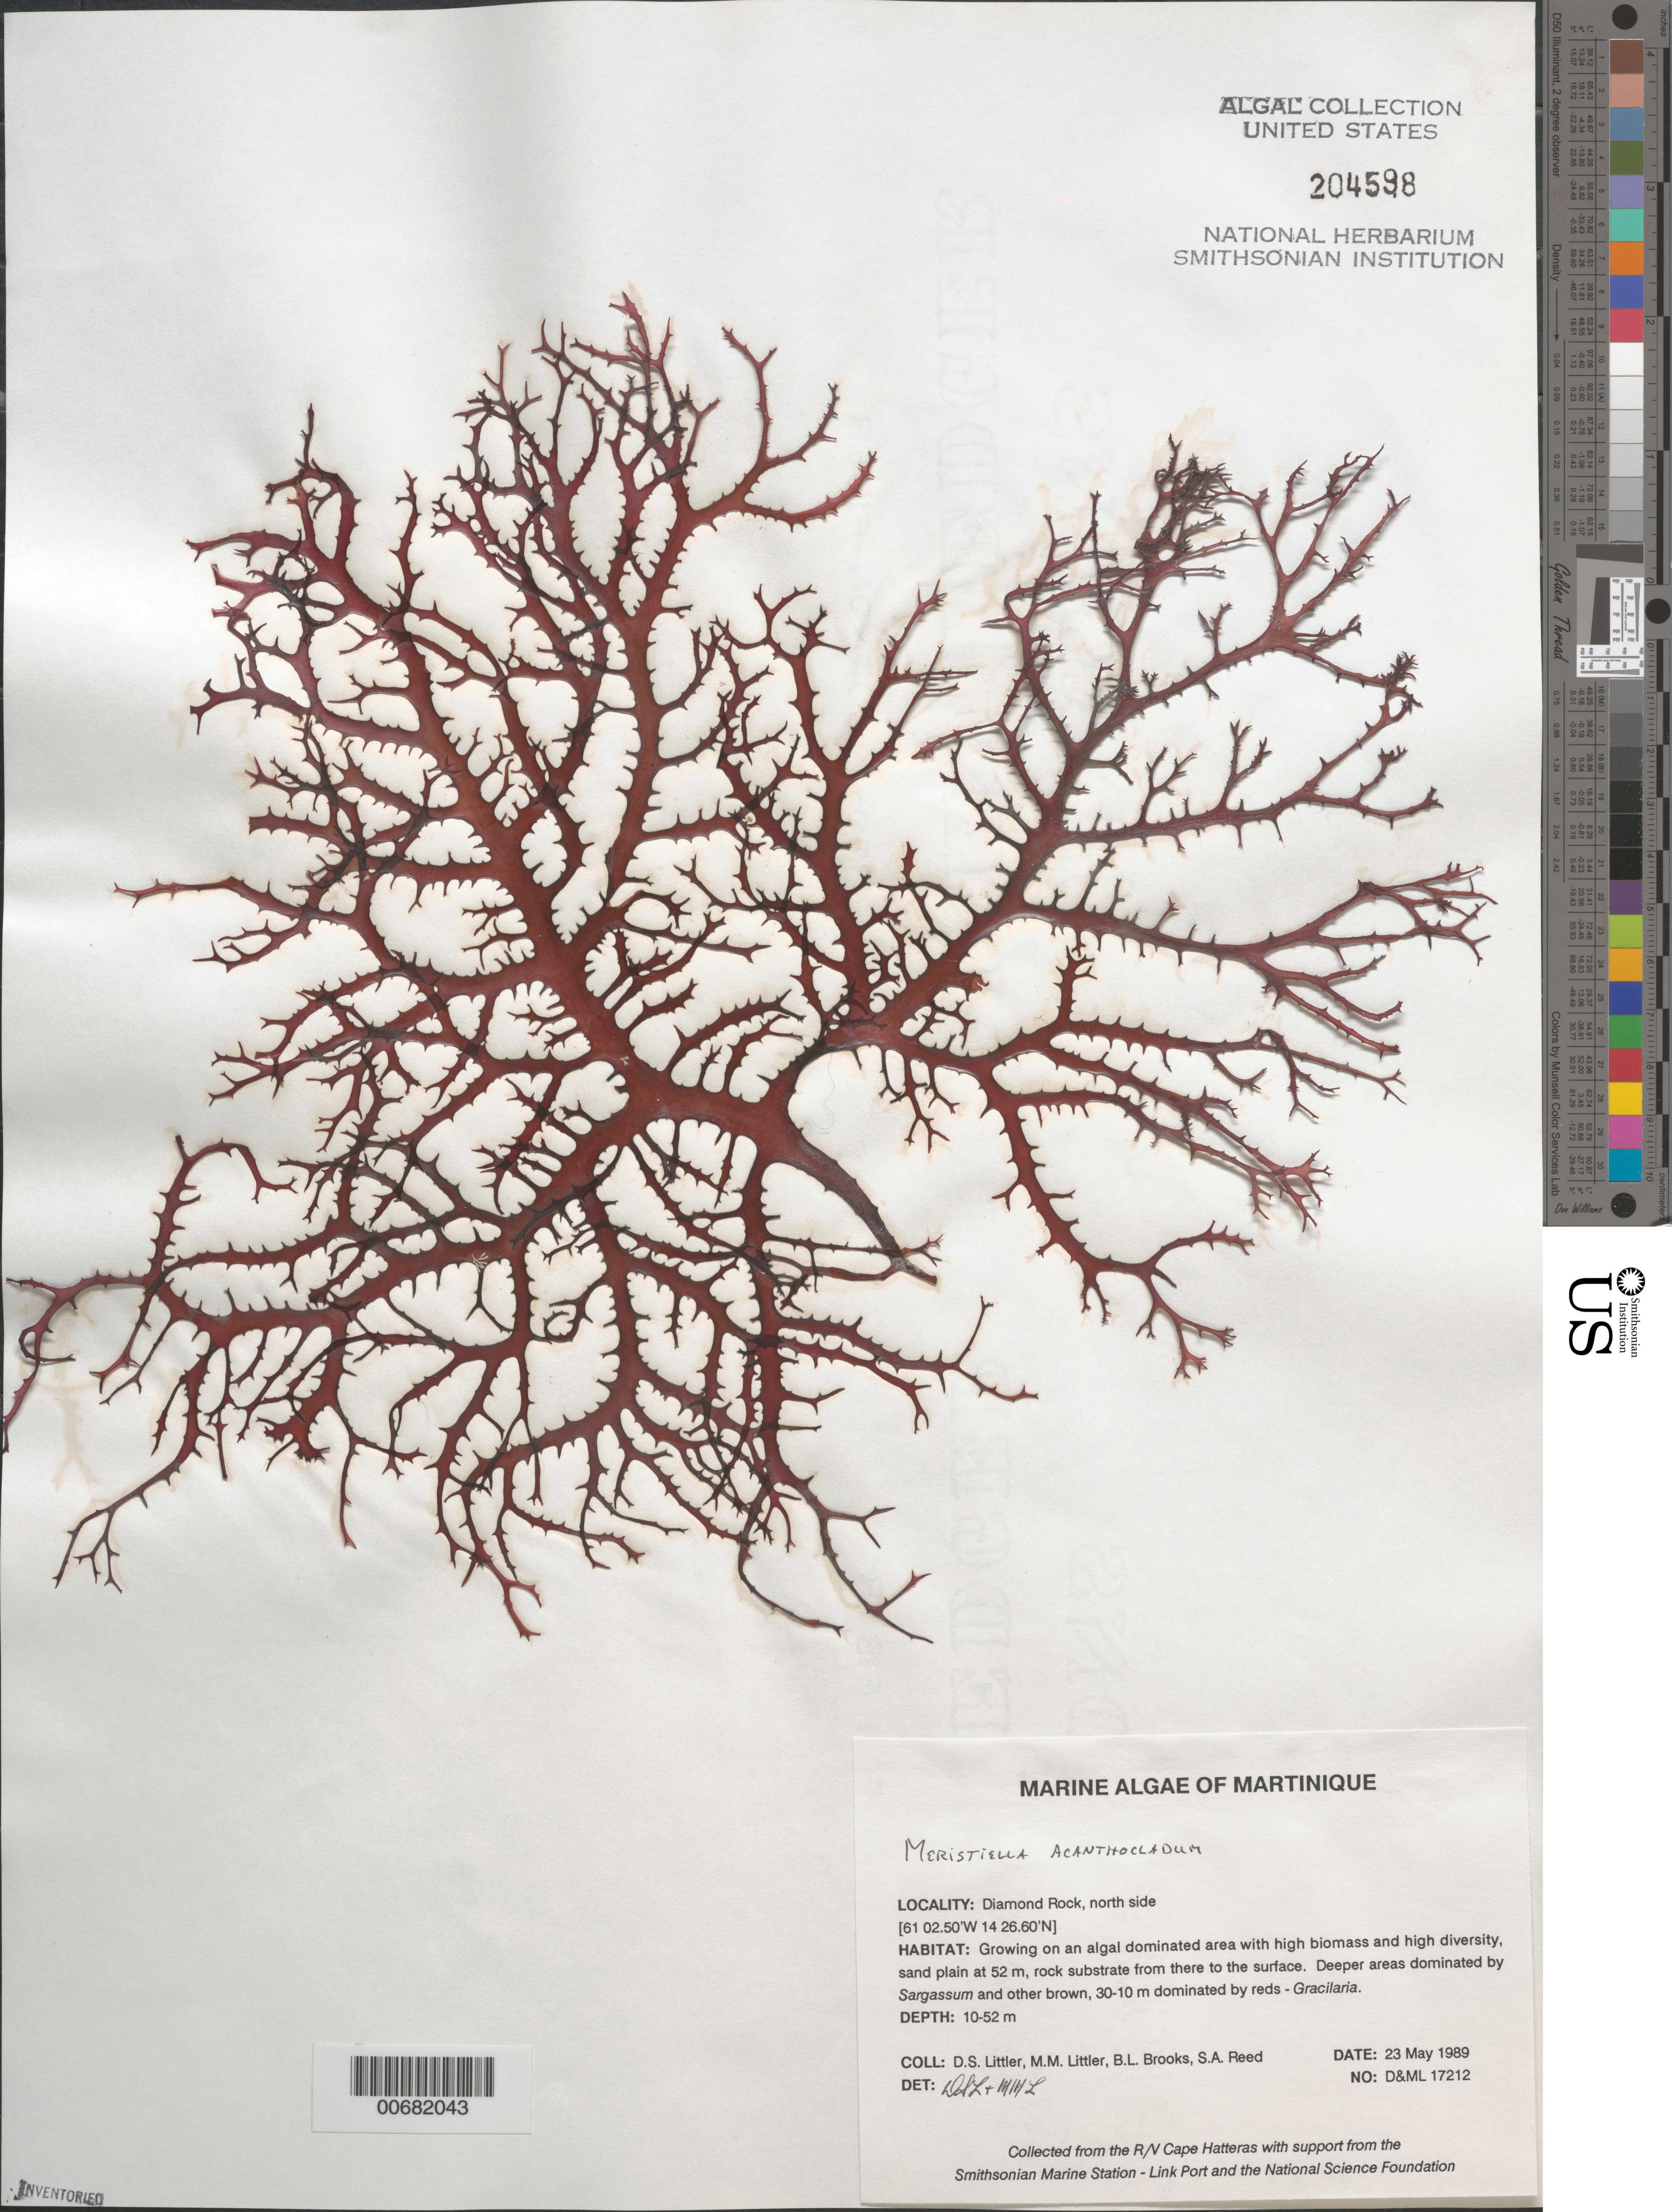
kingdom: Plantae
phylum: Rhodophyta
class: Florideophyceae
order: Gigartinales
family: Areschougiaceae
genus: Meristiella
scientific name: Meristiella acanthocladum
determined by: Littler, D. S.; Littler, M. M.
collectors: D. S. Littler, M. M. Littler, B. Brooks & S. Reed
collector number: D&ML 17212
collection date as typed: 23 May 1989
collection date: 1989-05-23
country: Martinique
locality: Diamond Rock, north side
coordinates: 14 26.60' N, 61 02.50' W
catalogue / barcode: US 204598